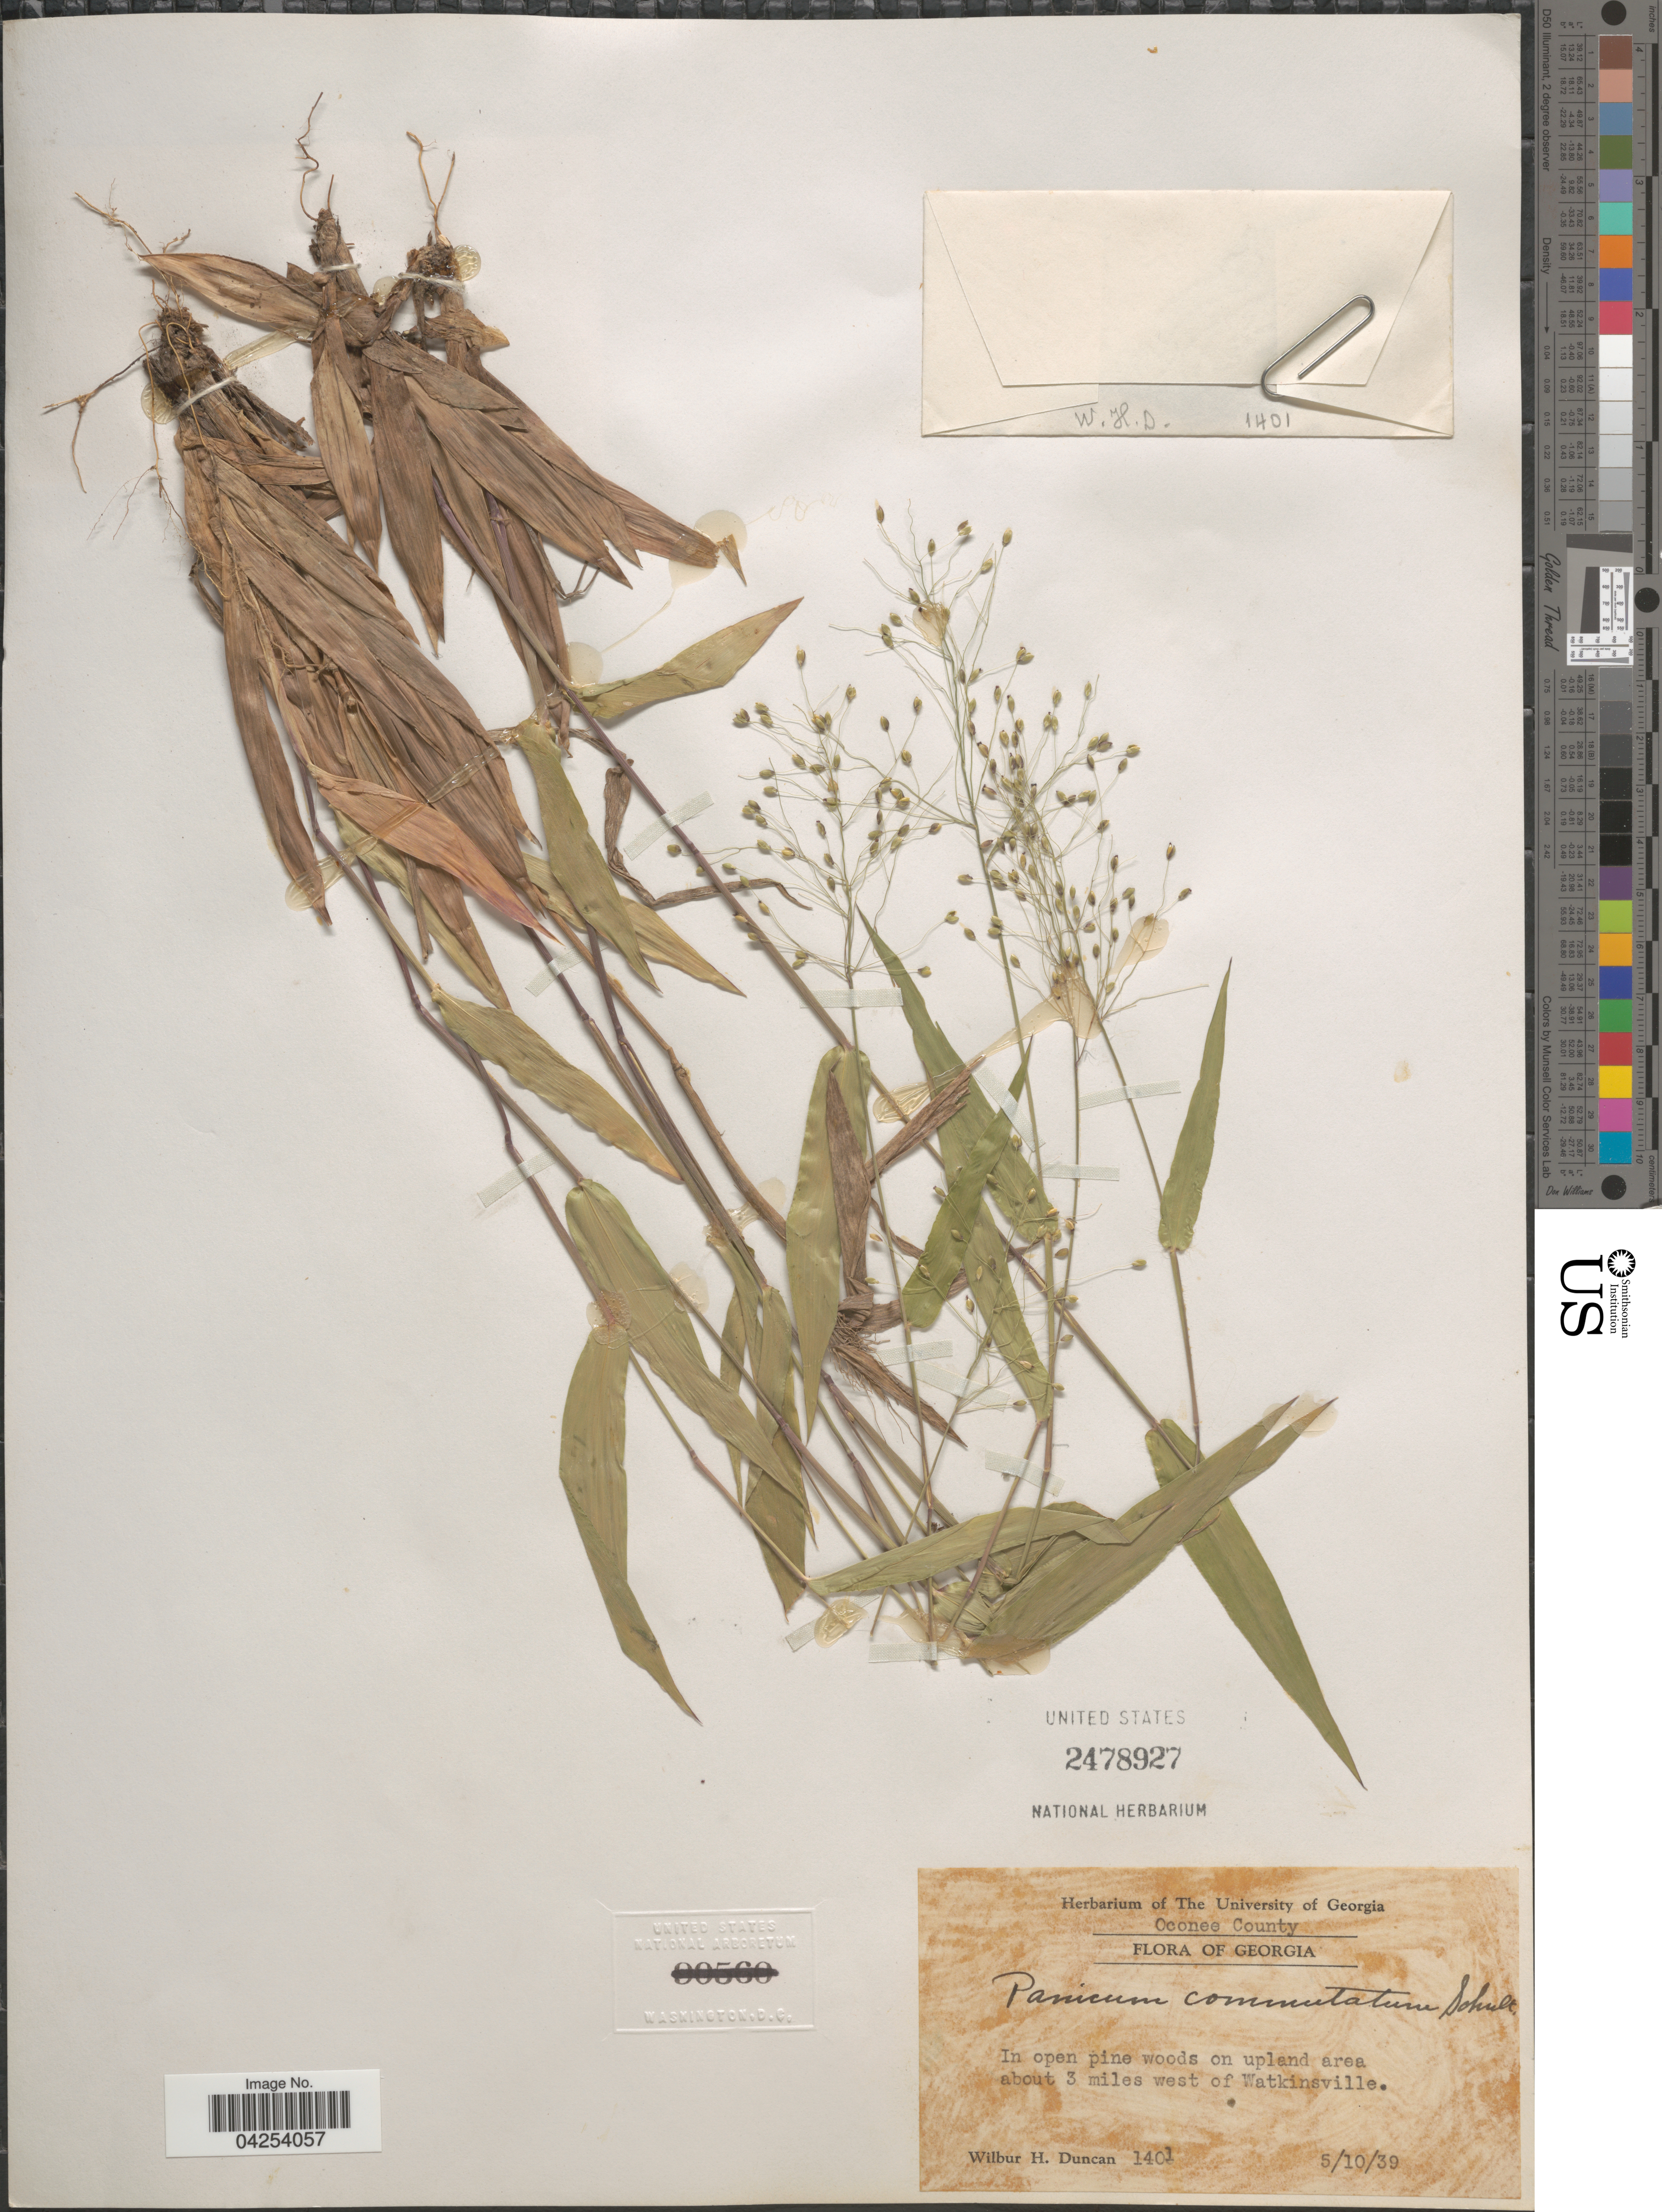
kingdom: Plantae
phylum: Tracheophyta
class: Liliopsida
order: Poales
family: Poaceae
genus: Dichanthelium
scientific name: Dichanthelium commutatum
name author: (Schult.) Gould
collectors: W. H. Duncan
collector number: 1401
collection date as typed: Transcribed d/m/y: 10/5/39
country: United States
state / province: Georgia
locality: Oconee County. In open pine woods on upland area about 3 miles west of Watkinsville.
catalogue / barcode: US 2478927